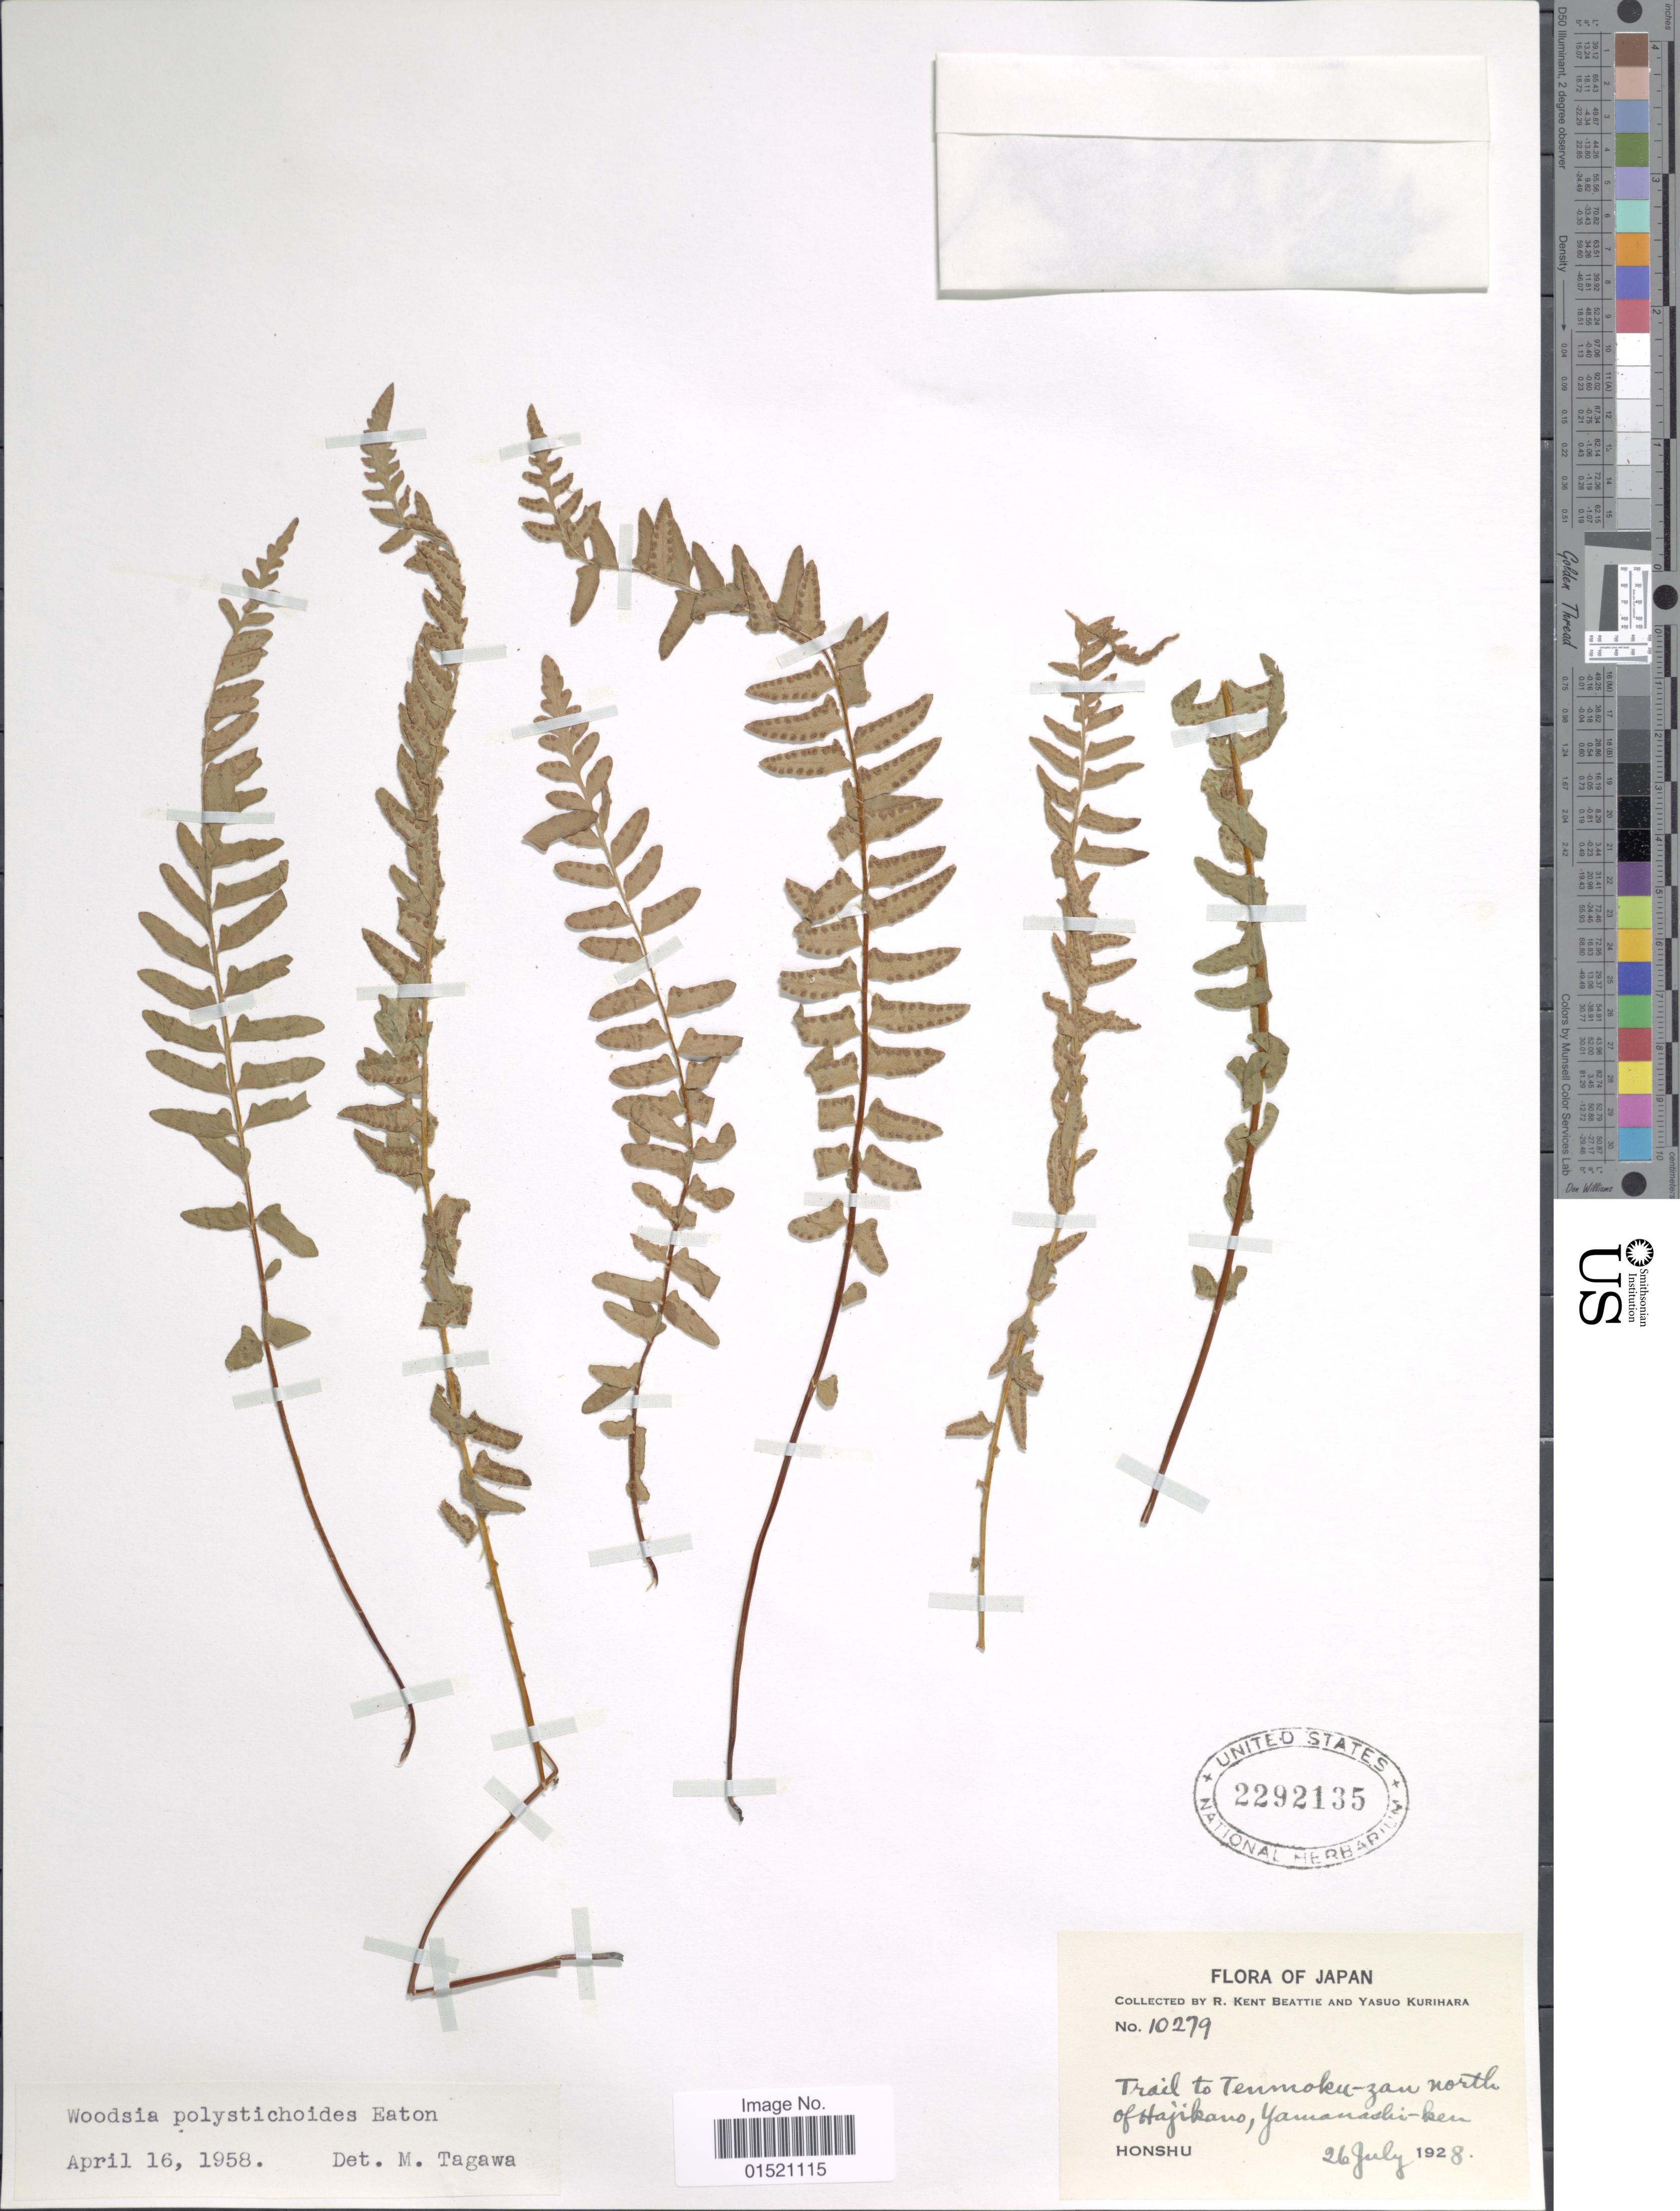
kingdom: Plantae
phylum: Tracheophyta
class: Polypodiopsida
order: Polypodiales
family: Woodsiaceae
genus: Woodsia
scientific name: Woodsia polystichoides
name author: D.C. Eaton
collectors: R. K. Beattie & Y. Kurihara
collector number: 10279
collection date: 1928-07-26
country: Japan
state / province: Yamanasi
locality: Trail to Tenmoku-zan north of Hajikano, Yamanshi-ken, Honshu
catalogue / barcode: US 2292135